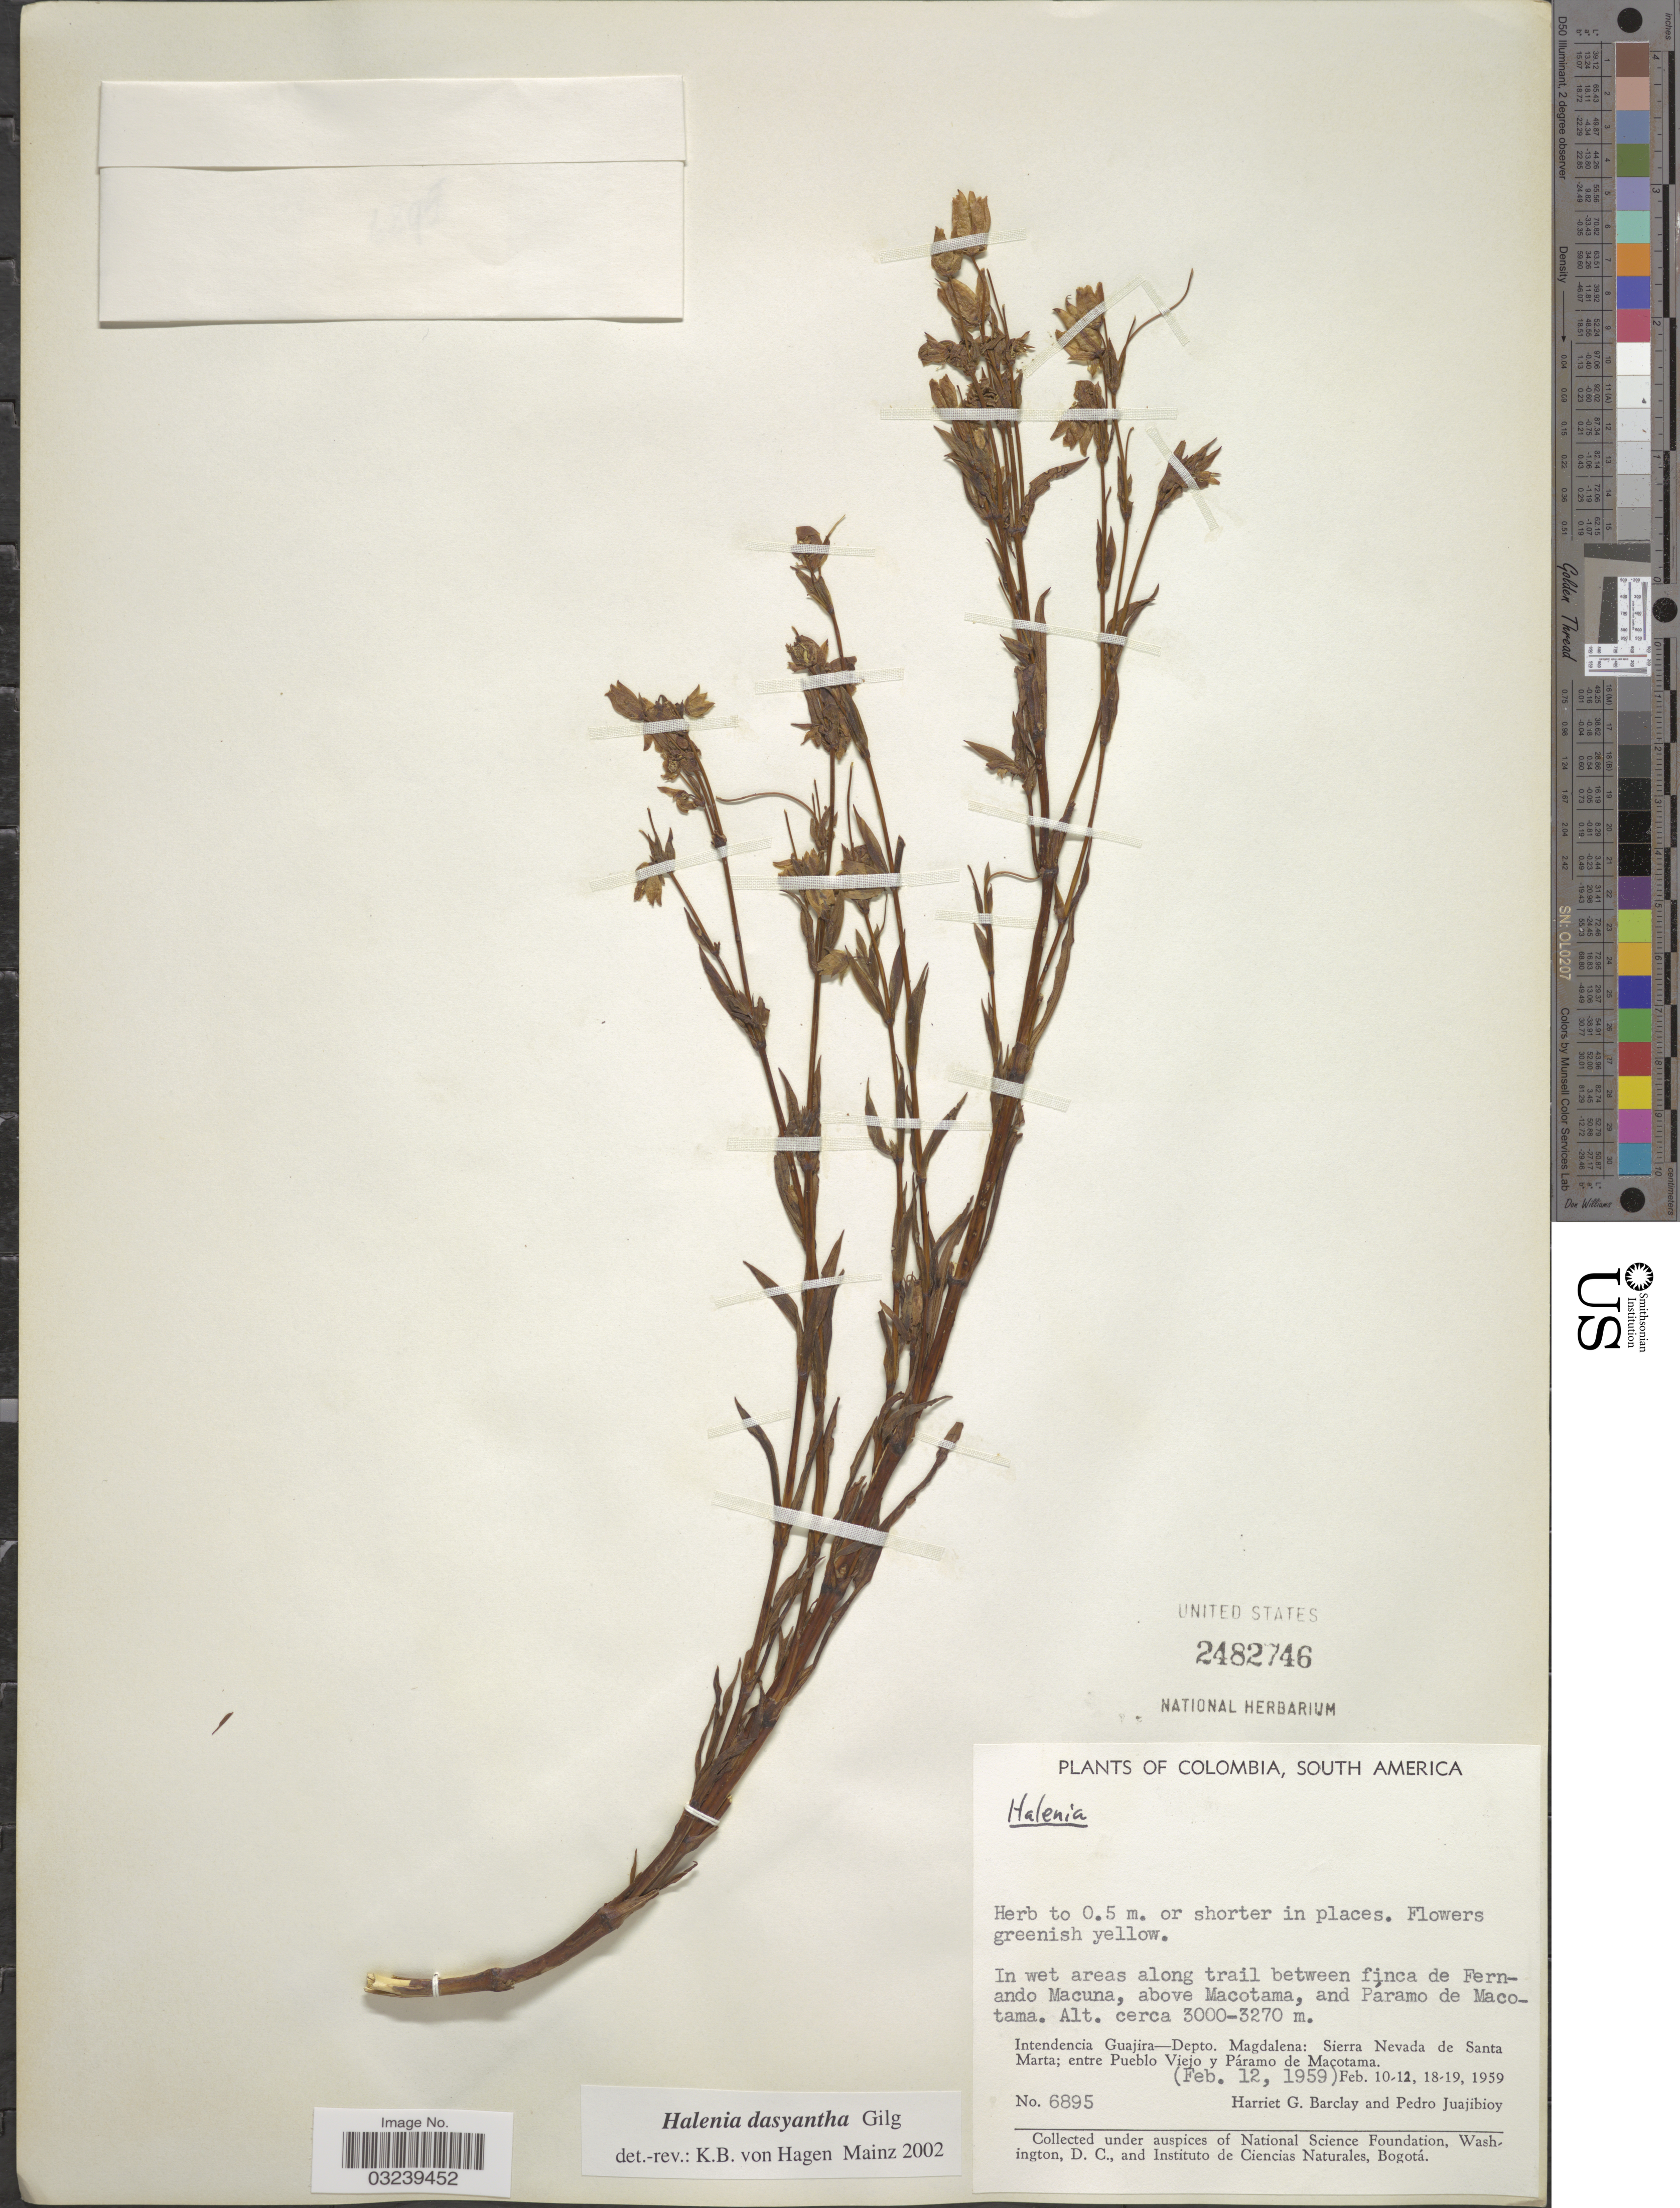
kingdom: Plantae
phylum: Tracheophyta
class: Magnoliopsida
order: Gentianales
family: Gentianaceae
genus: Halenia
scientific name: Halenia dasyantha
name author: Gilg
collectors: H. G. Barclay & P. Juajibioy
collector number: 6895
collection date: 1959-02-12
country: Colombia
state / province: Magdalena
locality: In wet areas along trail between finca de Fernando Macuna, above Macotama, and Páramo de Macotama. Intendencia Guajira - Depto. Magdalena: Sierra Nevada de Santa Marta; entre Pueblo Viejo y Páramo de Macotama.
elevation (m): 3000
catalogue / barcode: US 2482746